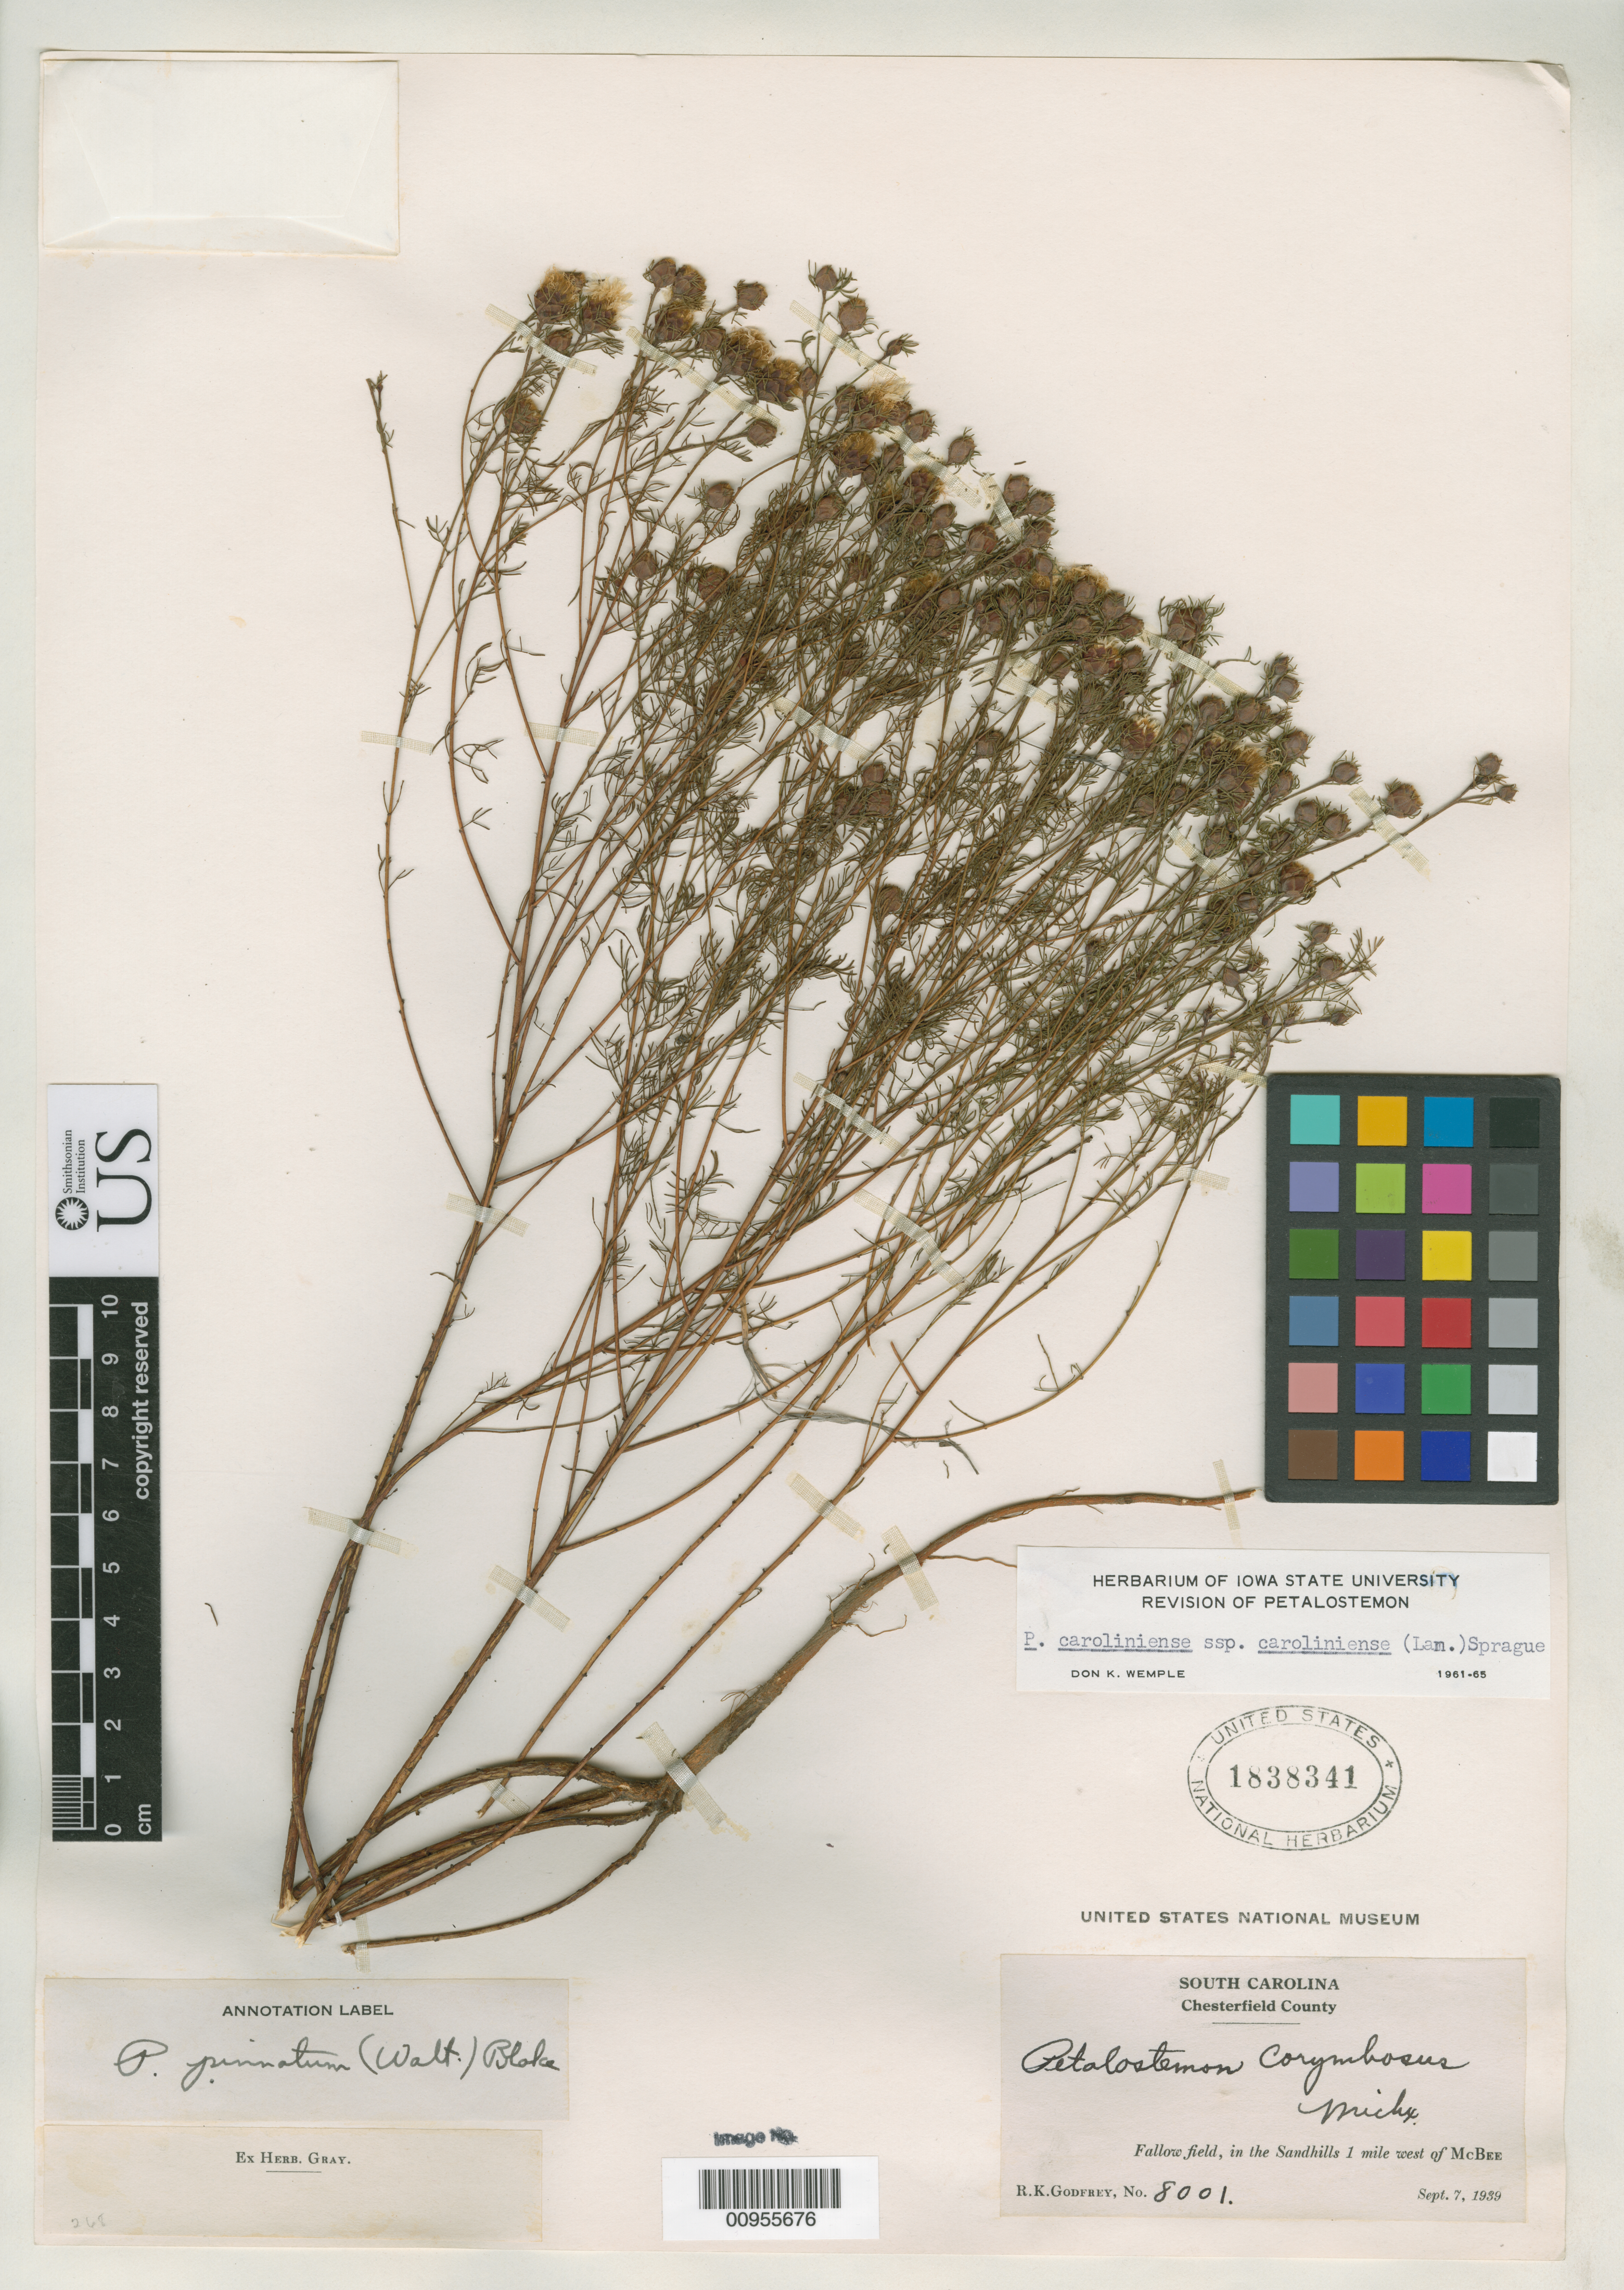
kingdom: Plantae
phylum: Tracheophyta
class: Magnoliopsida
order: Asterales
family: Asteraceae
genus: Kuhnia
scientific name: Kuhnia pinnata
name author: J.F. Gmel.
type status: Isoepitype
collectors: R. K. Godfrey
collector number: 8001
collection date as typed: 07 Sep 1939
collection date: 1939-09-07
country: United States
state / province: South Carolina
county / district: Chesterfield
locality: Fallow field, in the Sandhills 1 mile west of McBee.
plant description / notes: Kuhnia pinnata J.F. Gmel. Is based on Anonymos pinnata Walt., nom. illeg. (see Ward 20070. Epitypified by D.B. Ward, J. Bot. Res. Inst. Texas 1(2): 1095 (2007).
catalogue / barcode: US 1838341